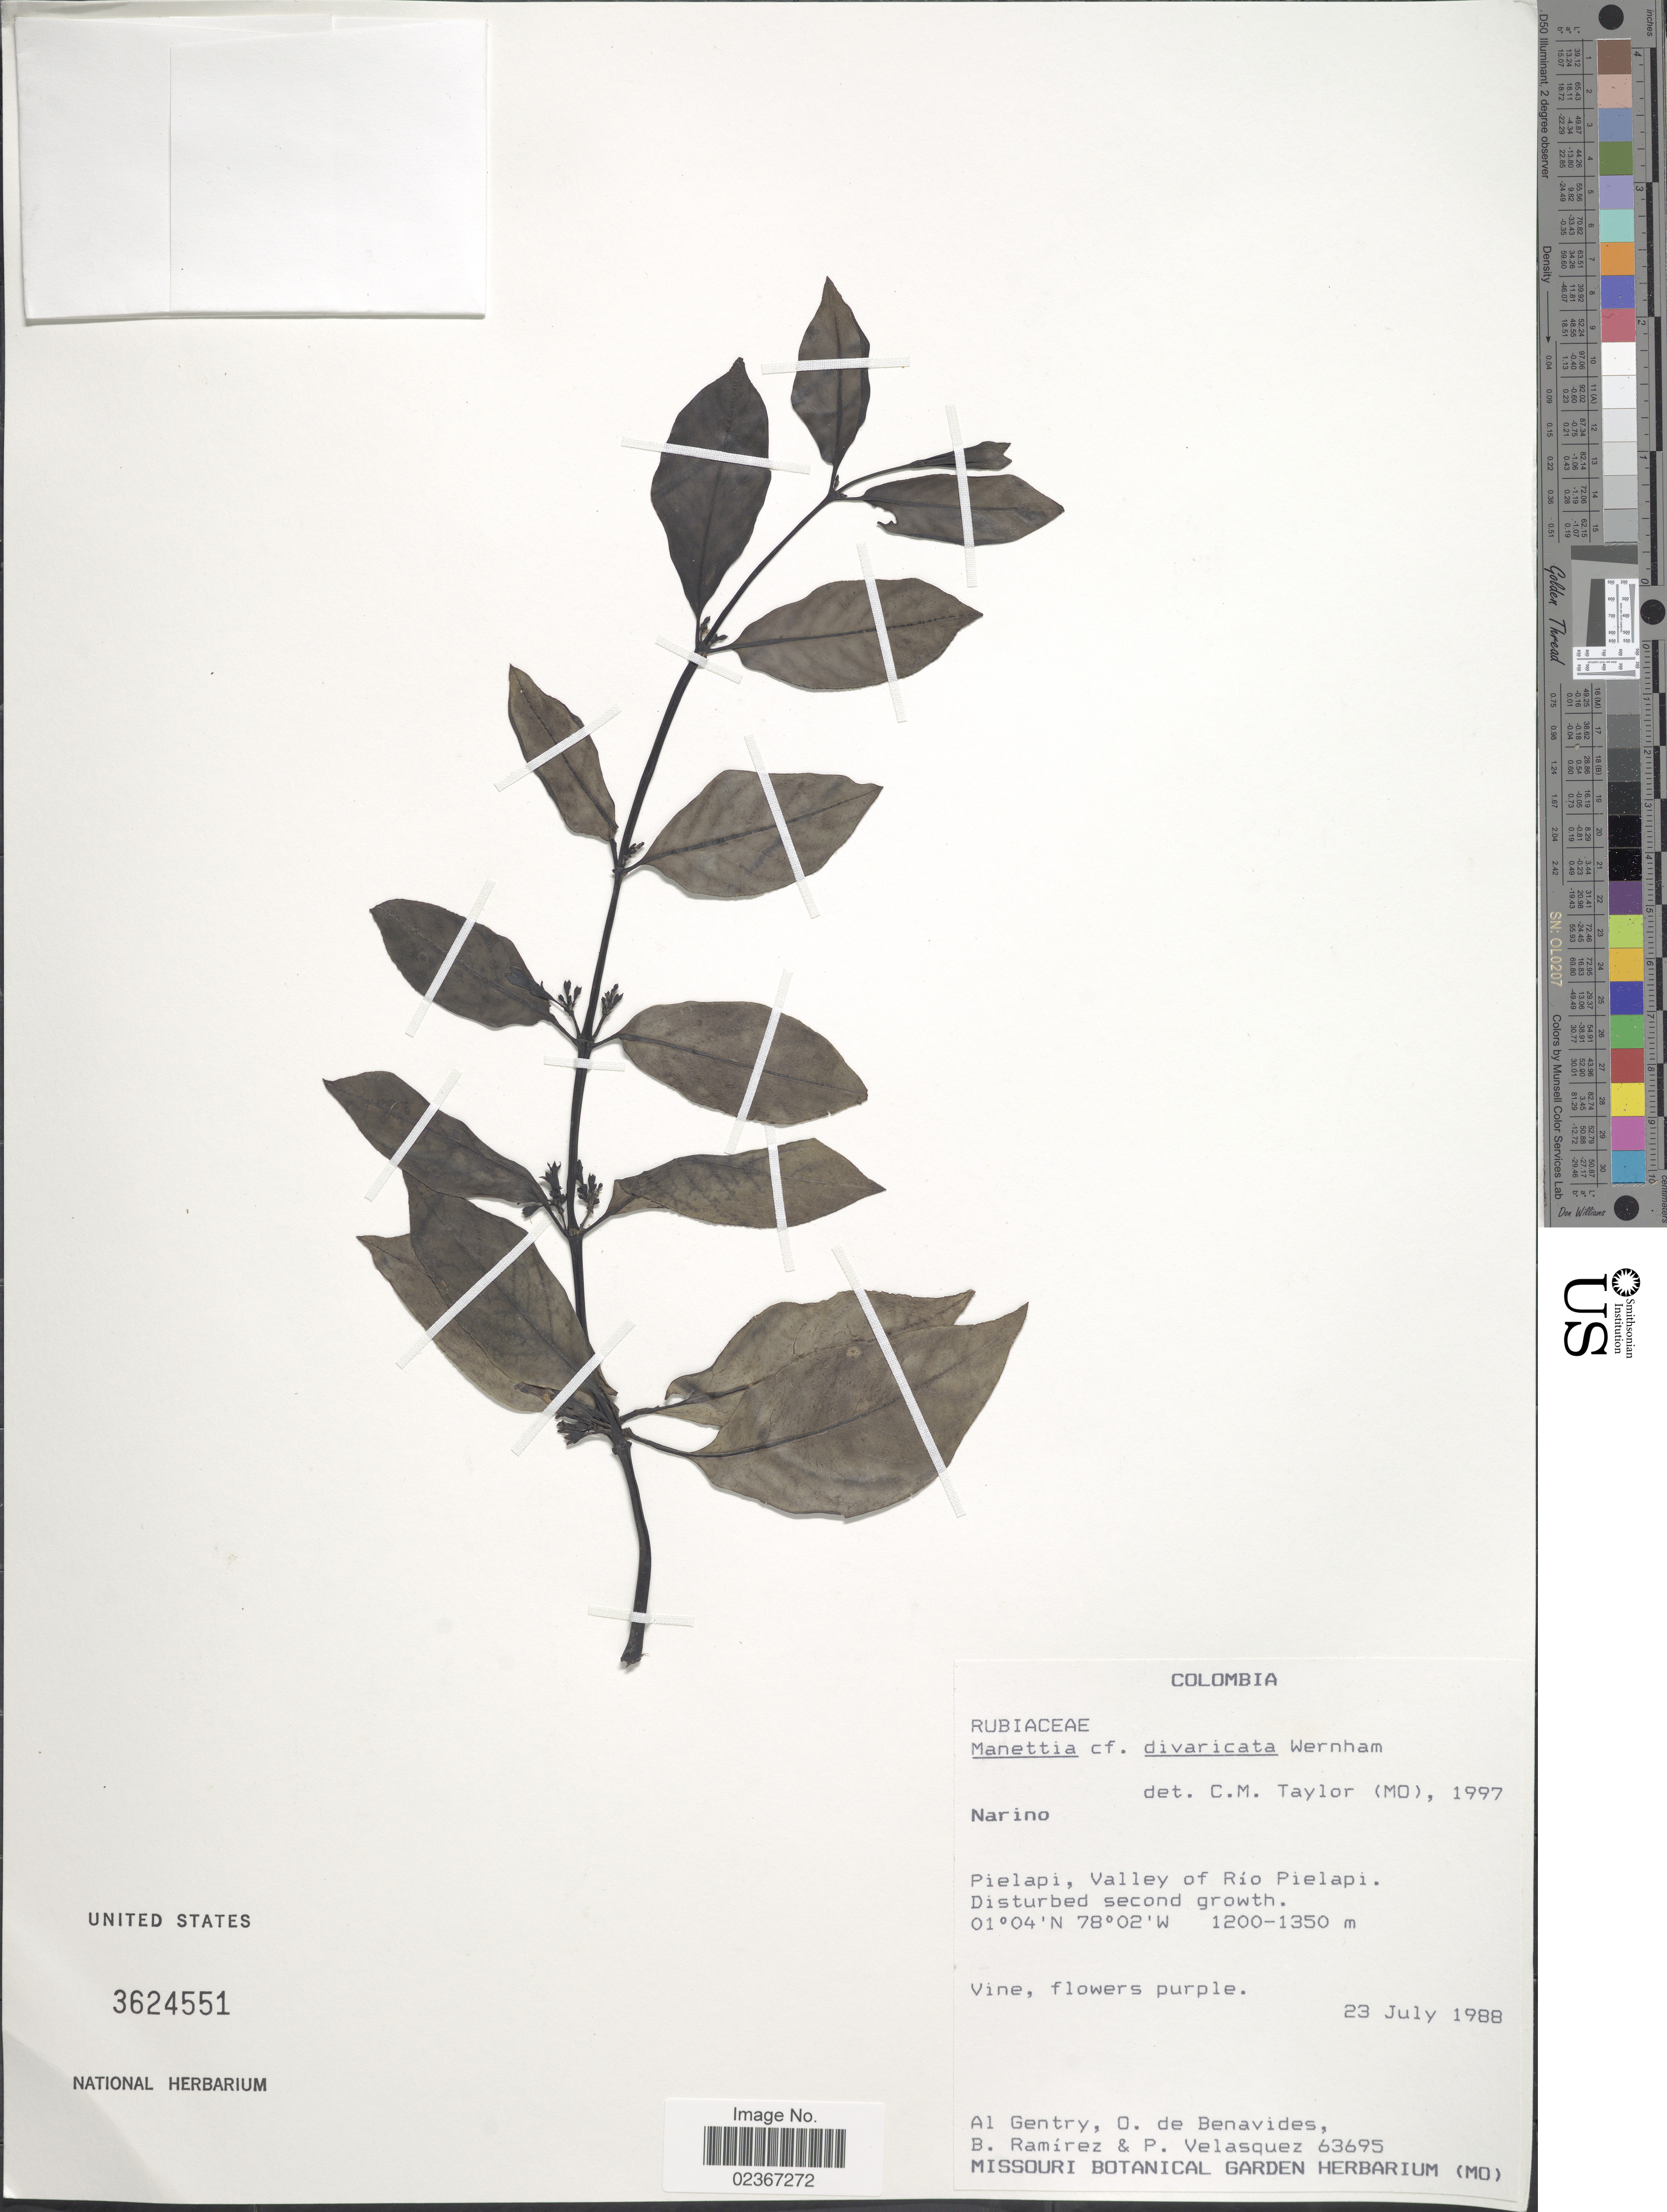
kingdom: Plantae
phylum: Tracheophyta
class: Magnoliopsida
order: Gentianales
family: Rubiaceae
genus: Manettia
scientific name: Manettia divaricata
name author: Wernham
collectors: A. H. Gentry, Olga S. de Benavides, B. Ramírez & P. Velasquez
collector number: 63695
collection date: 1988-07-23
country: Colombia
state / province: Nariño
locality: Pielapi, Valley of Rio Pielapi.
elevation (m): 1200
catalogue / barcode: US 3624551